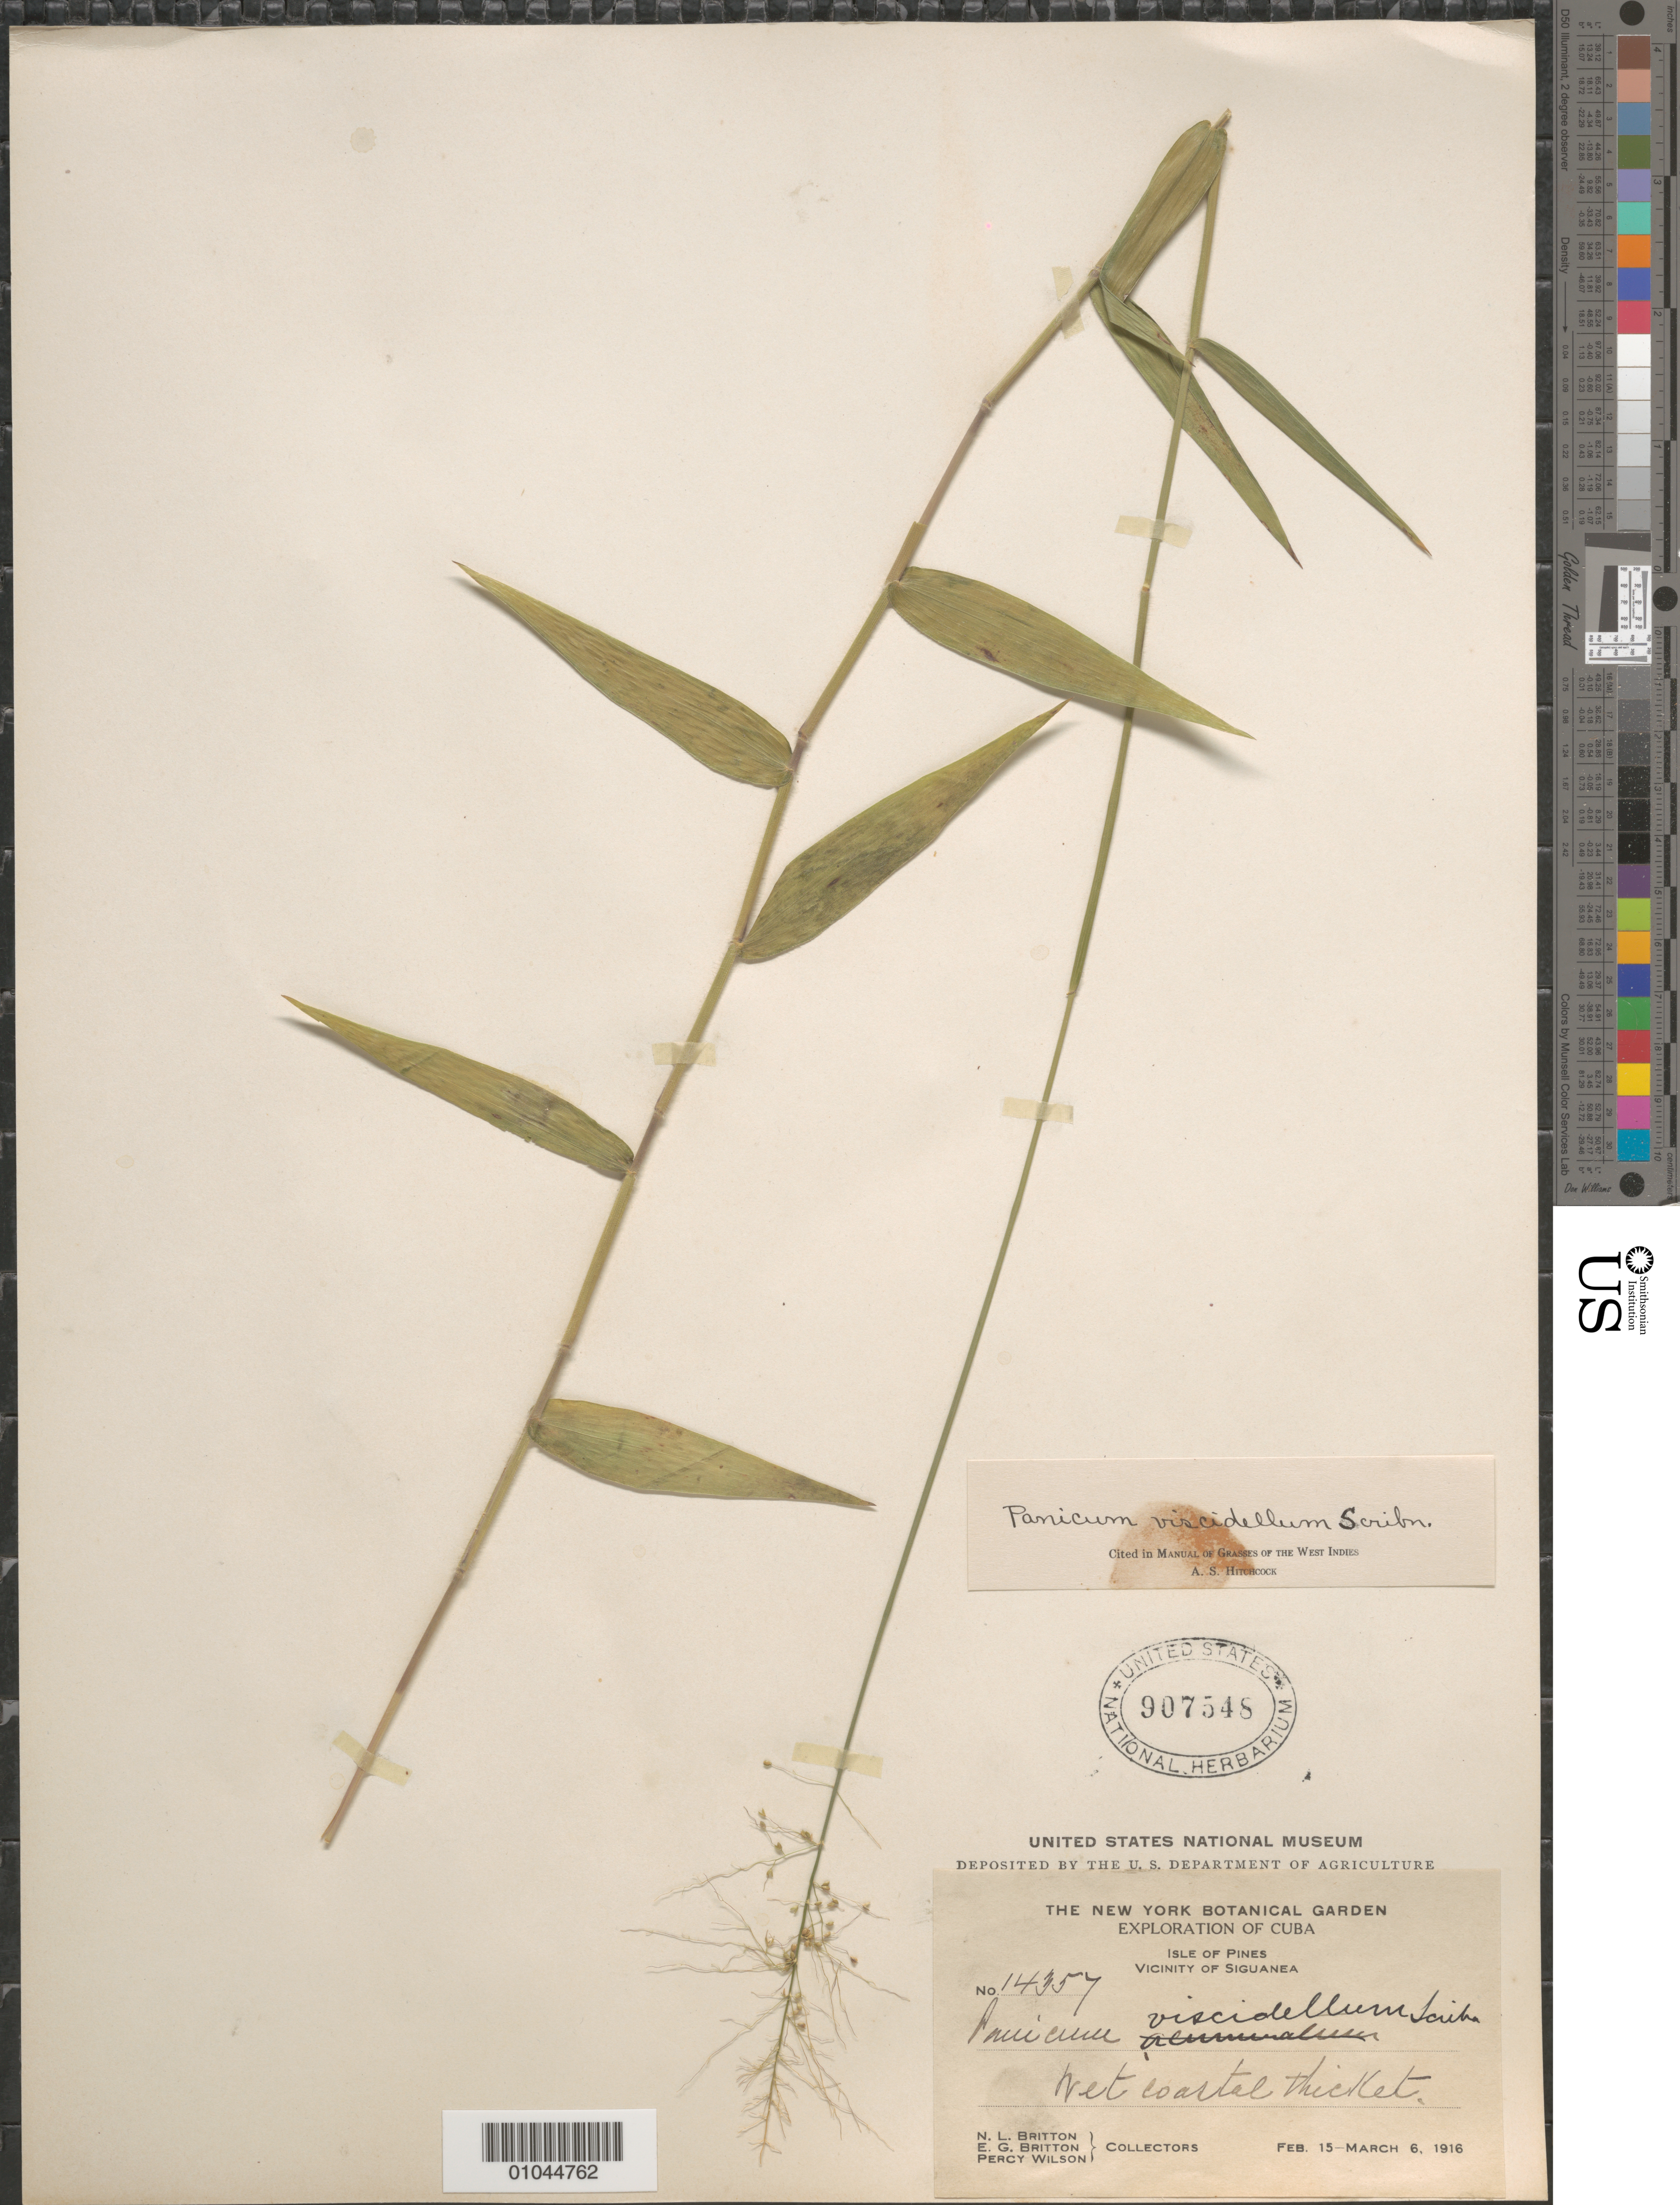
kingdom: Plantae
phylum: Tracheophyta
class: Liliopsida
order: Poales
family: Poaceae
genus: Panicum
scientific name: Panicum viscidellum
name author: Scribn.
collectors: N. Britton, E. G. Britton & P. Wilson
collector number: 14357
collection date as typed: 15 Feb 1916 to 06 Mar 1916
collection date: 1916-02-15/1916-03-06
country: Cuba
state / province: Isla de la Juventud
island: Isla de la Juventud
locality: Vicinity of Siguanea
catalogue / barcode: US 907548